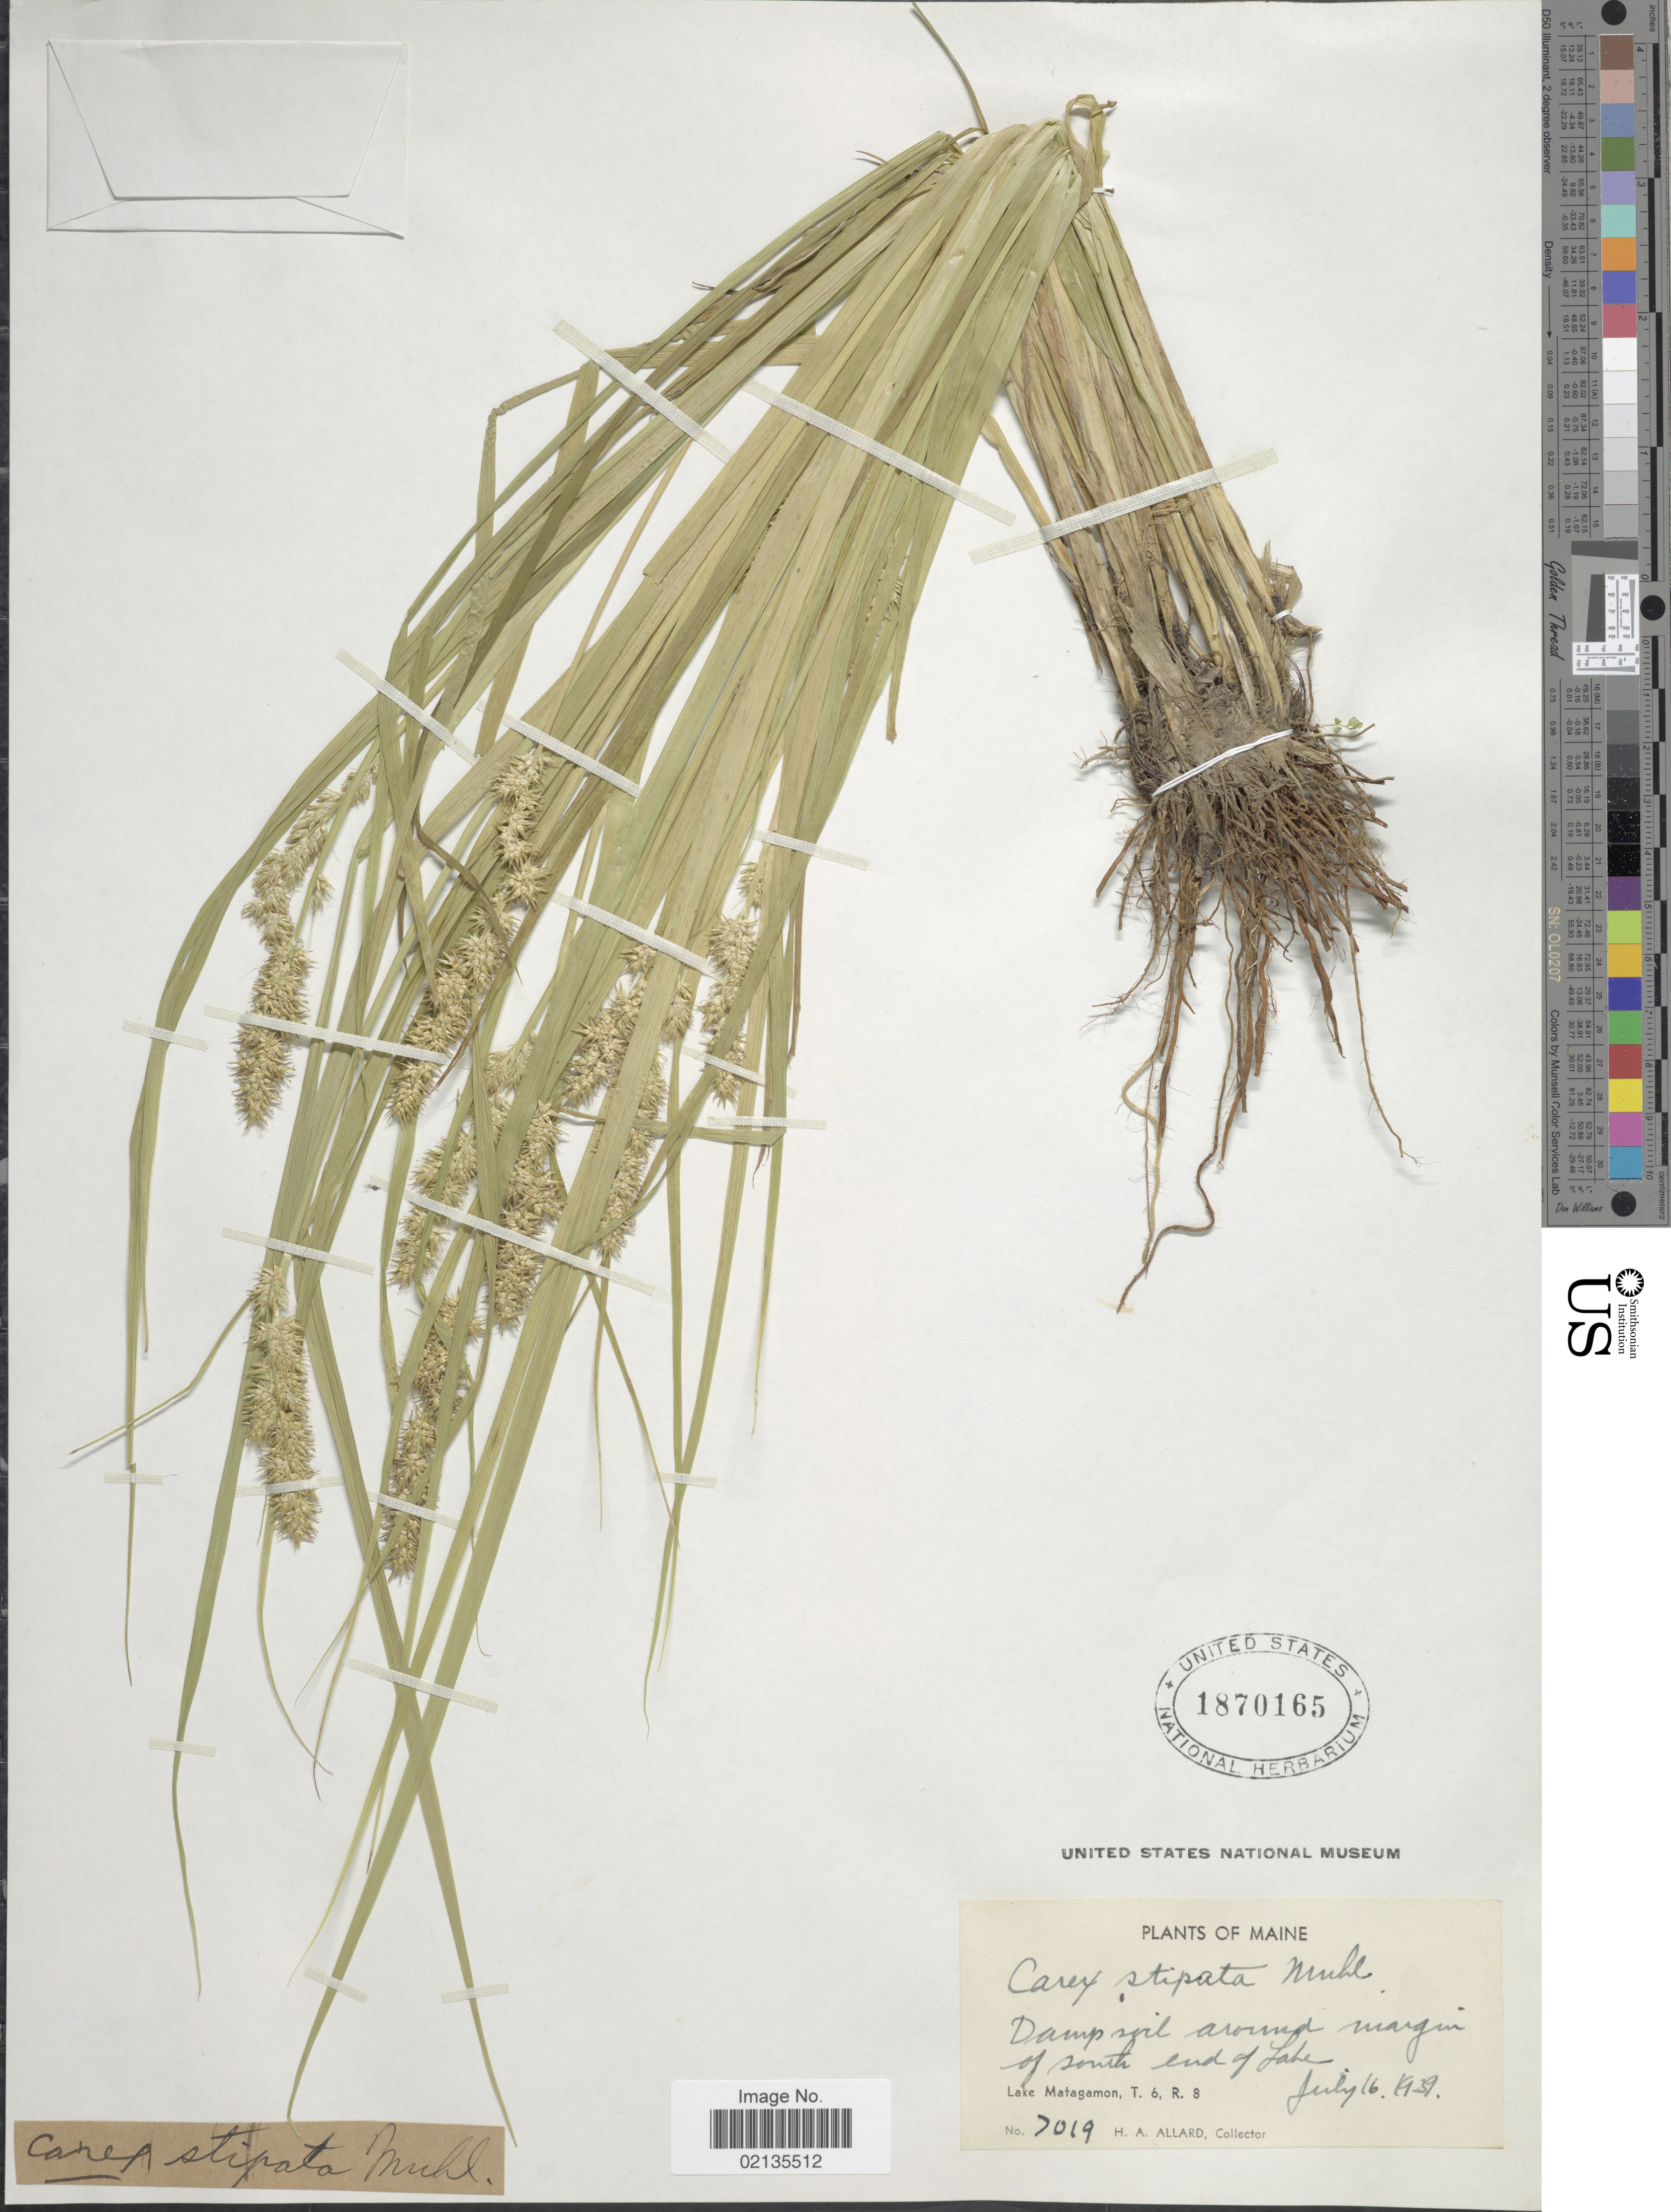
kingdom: Plantae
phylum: Tracheophyta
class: Liliopsida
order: Poales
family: Cyperaceae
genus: Carex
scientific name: Carex stipata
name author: Muhl. ex Willd.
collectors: H. A. Allard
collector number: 7019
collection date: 1939-07-16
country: United States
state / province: Maine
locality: Damp soil around margin of south end of lake, Lake Matagamon, T.6, R.8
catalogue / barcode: US 1870165